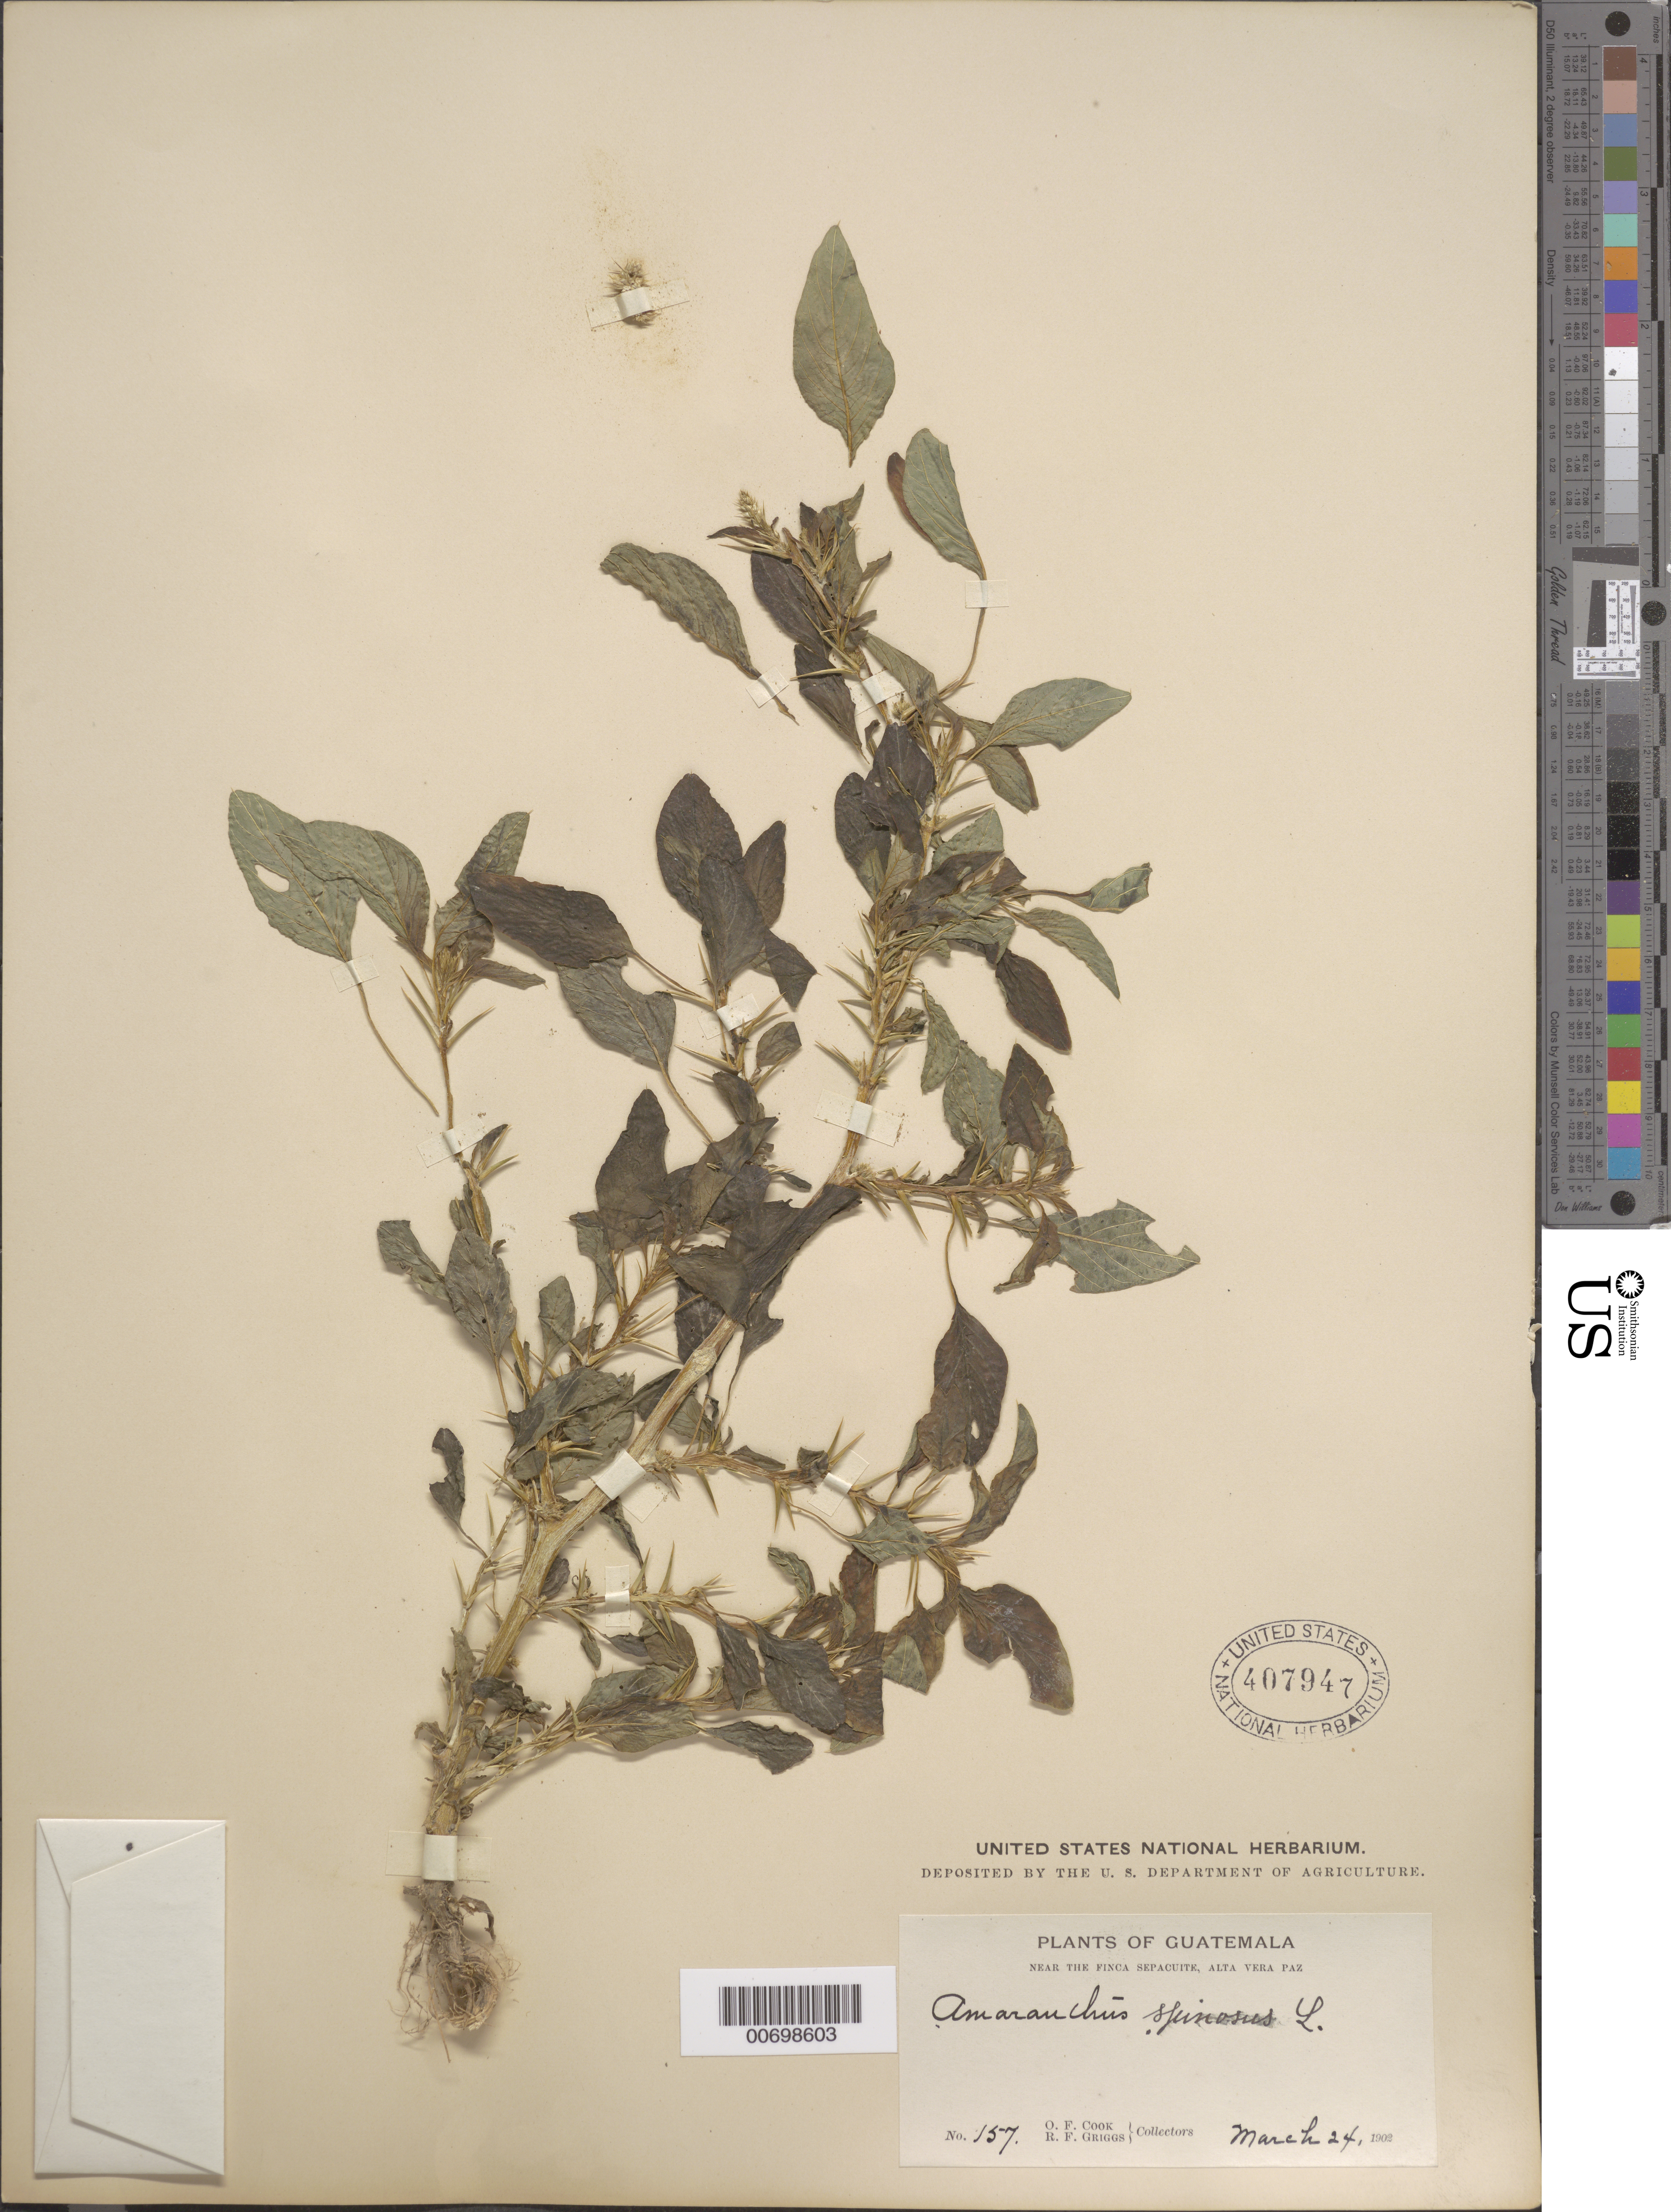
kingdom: Plantae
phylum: Tracheophyta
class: Magnoliopsida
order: Caryophyllales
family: Amaranthaceae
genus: Amaranthus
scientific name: Amaranthus spinosus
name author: L.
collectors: O. F. Cook & R. F. Griggs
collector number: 157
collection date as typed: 24 Mar 1902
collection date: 1902-03-24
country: Guatemala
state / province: Alta Verapaz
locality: Near the Finca Sepacuite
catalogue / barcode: US 407947